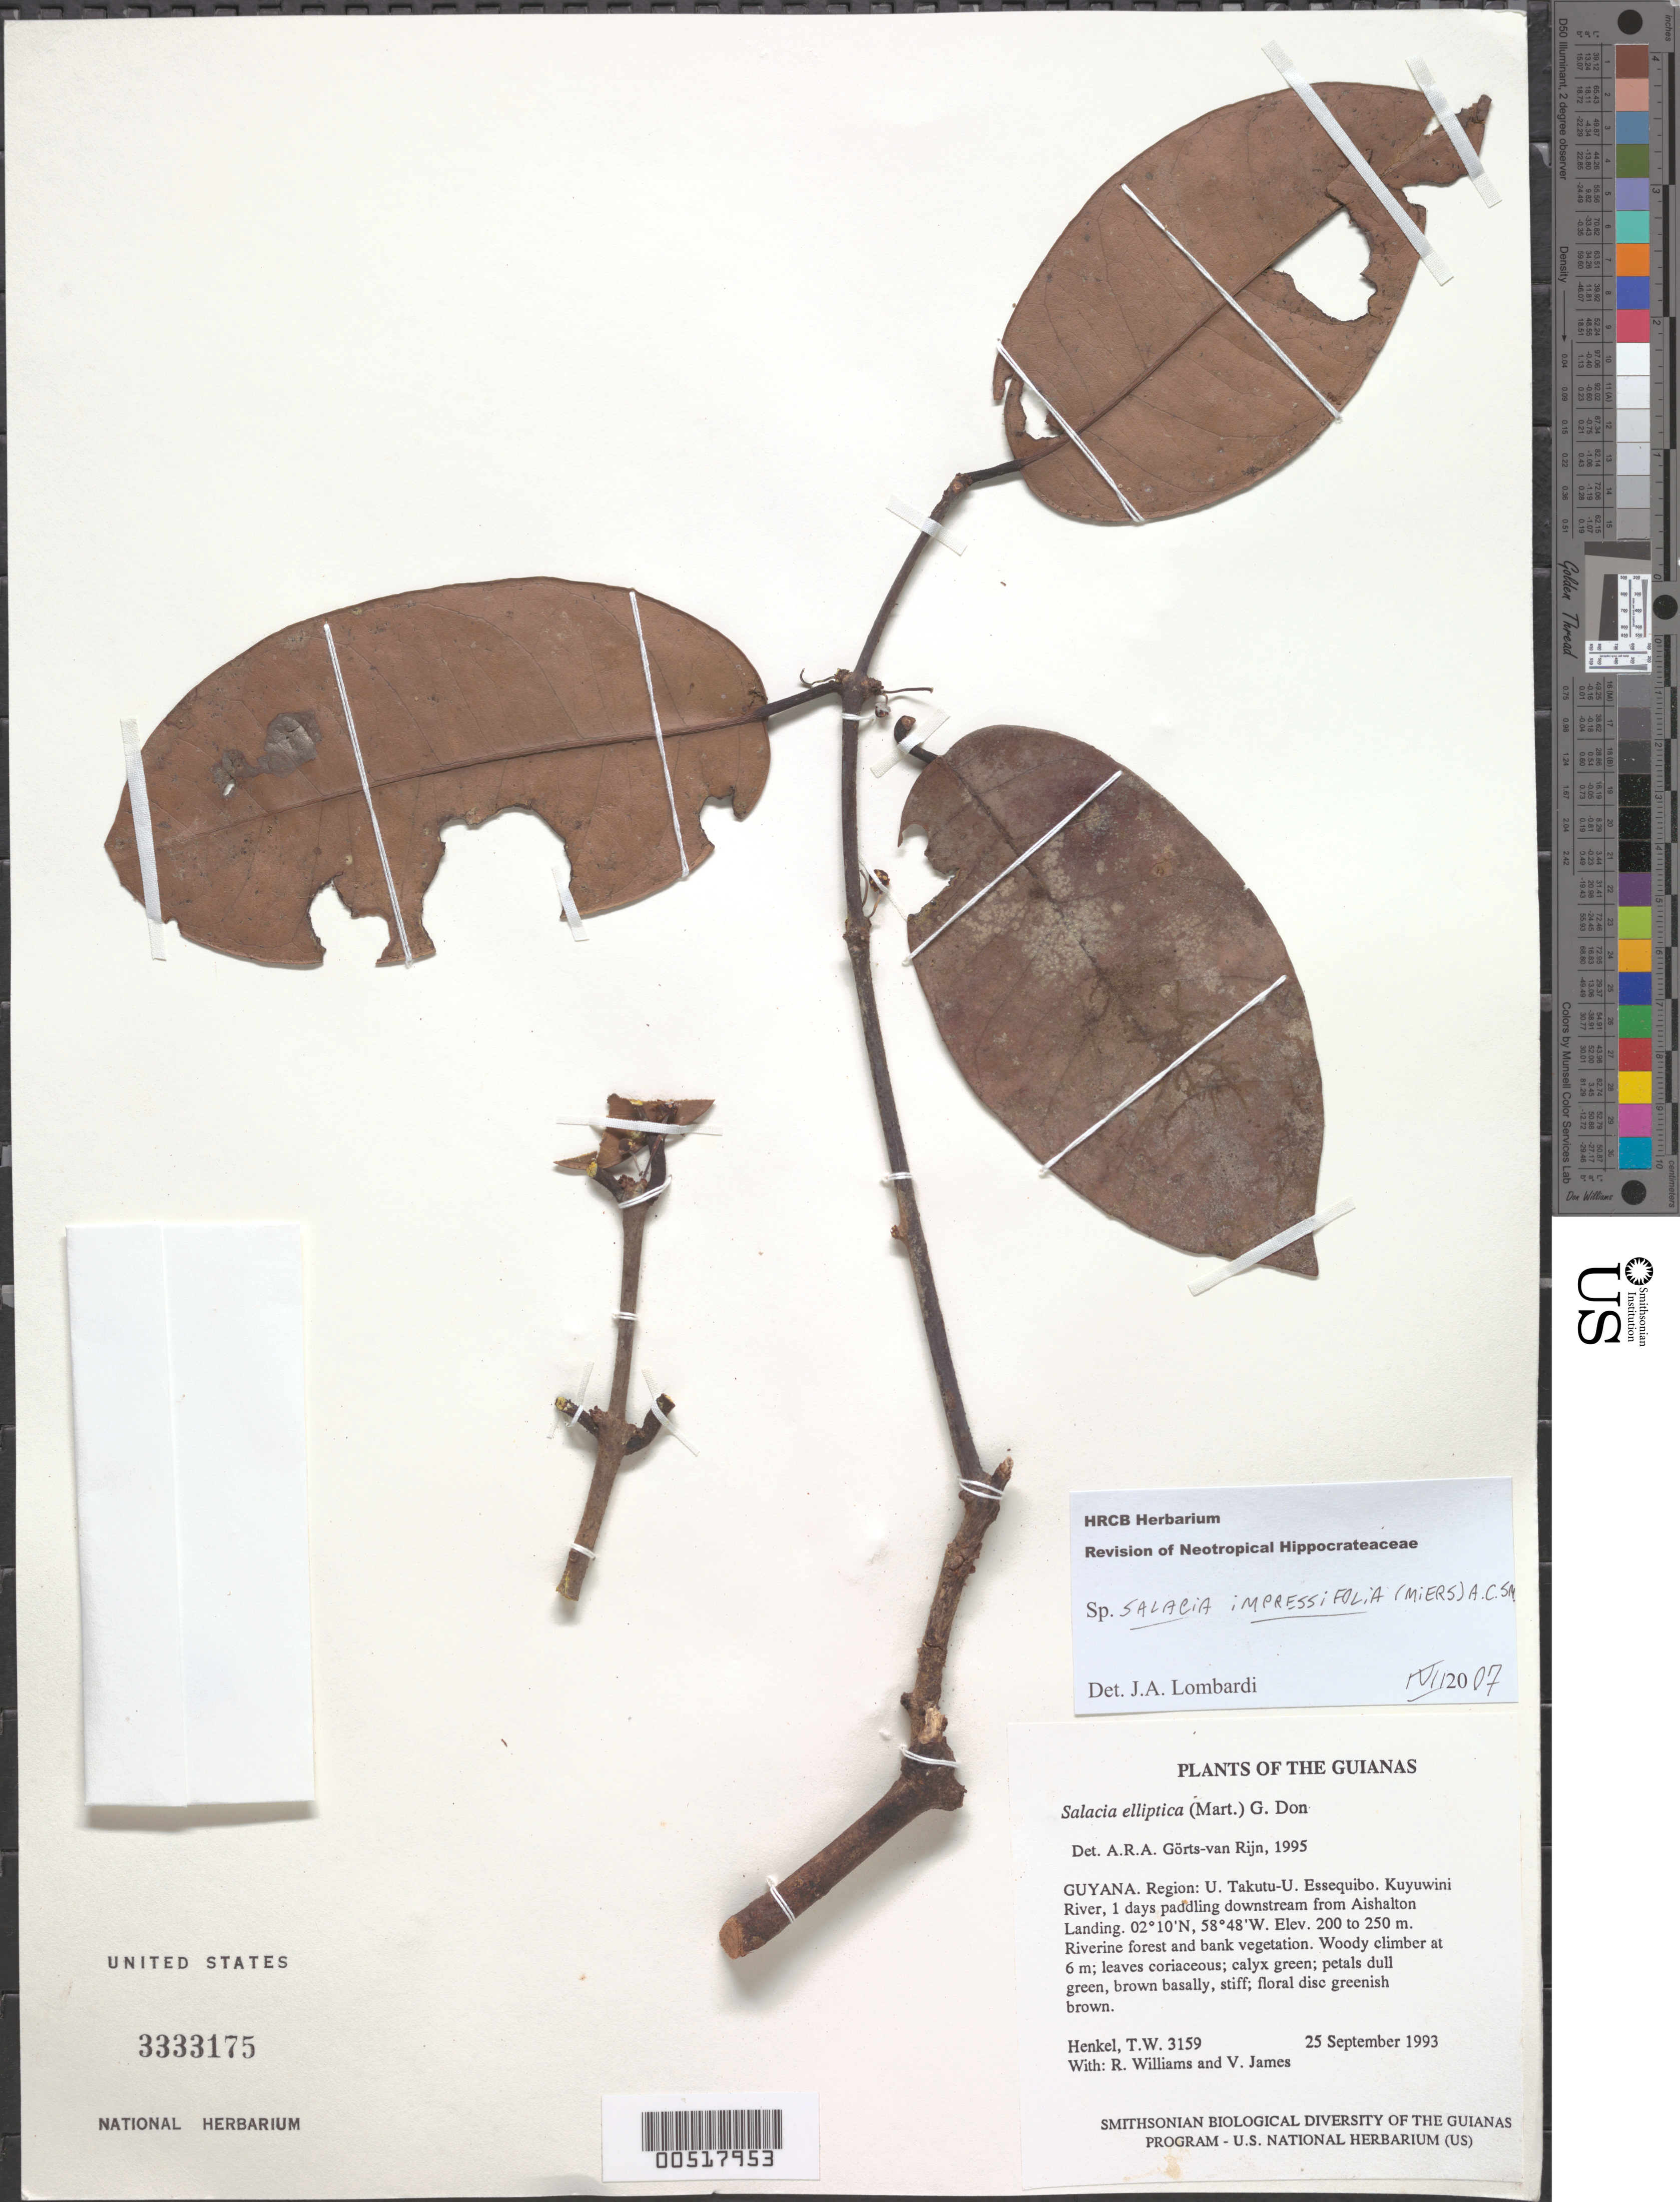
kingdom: Plantae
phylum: Tracheophyta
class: Magnoliopsida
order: Celastrales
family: Celastraceae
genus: Salacia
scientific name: Salacia impressifolia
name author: (Miers) A.C. Sm.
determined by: Lombardi, Julio A.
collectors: T. Henkel, R. Williams & V. James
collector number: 3159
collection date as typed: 25 September 1993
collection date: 1993-09-25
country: Guyana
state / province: U. Takutu-U. Essequibo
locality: Kuyuwini River, 1 days paddling downstream from Aishalton Landing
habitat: Riverine forest and bank vegetation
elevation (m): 200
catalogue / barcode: US 3333175